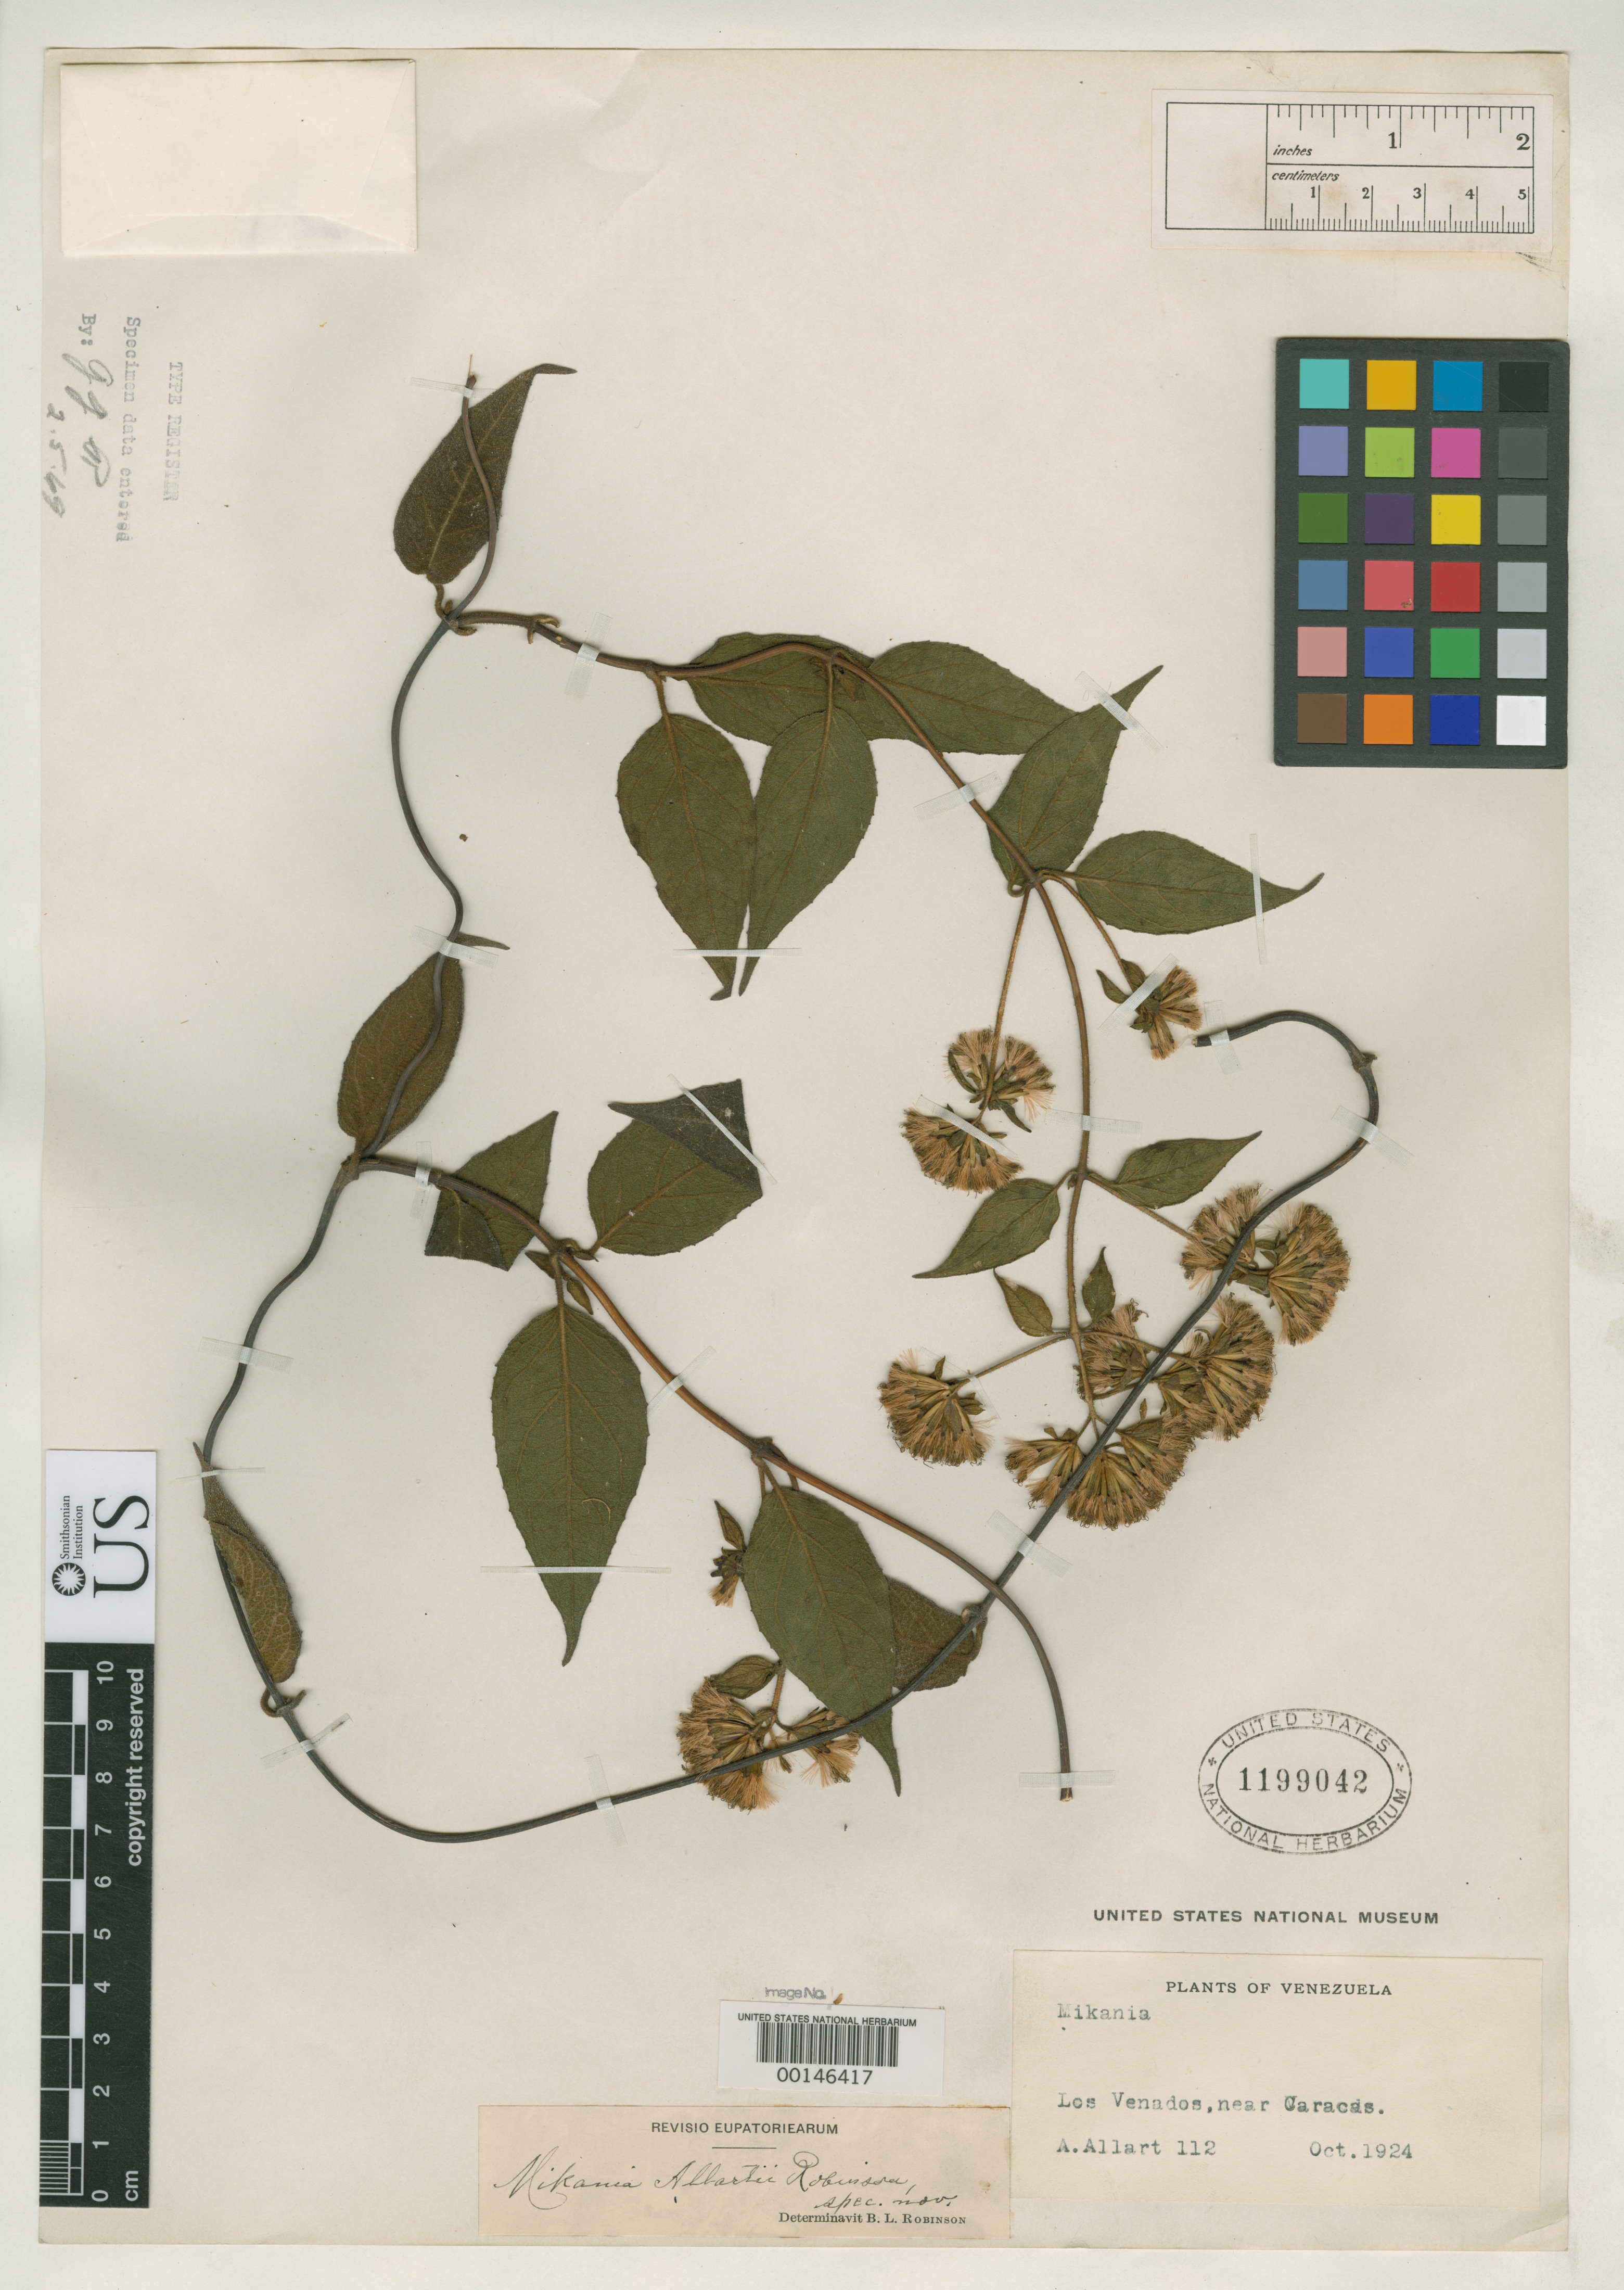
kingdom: Plantae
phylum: Tracheophyta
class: Magnoliopsida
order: Asterales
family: Asteraceae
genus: Mikania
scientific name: Mikania allartii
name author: B.L. Rob.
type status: Holotype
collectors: A. Allart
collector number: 112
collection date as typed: Oct 1924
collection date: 1924-10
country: Venezuela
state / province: Distrito Federal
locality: Los Venados, near Caracas.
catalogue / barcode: US 1199042